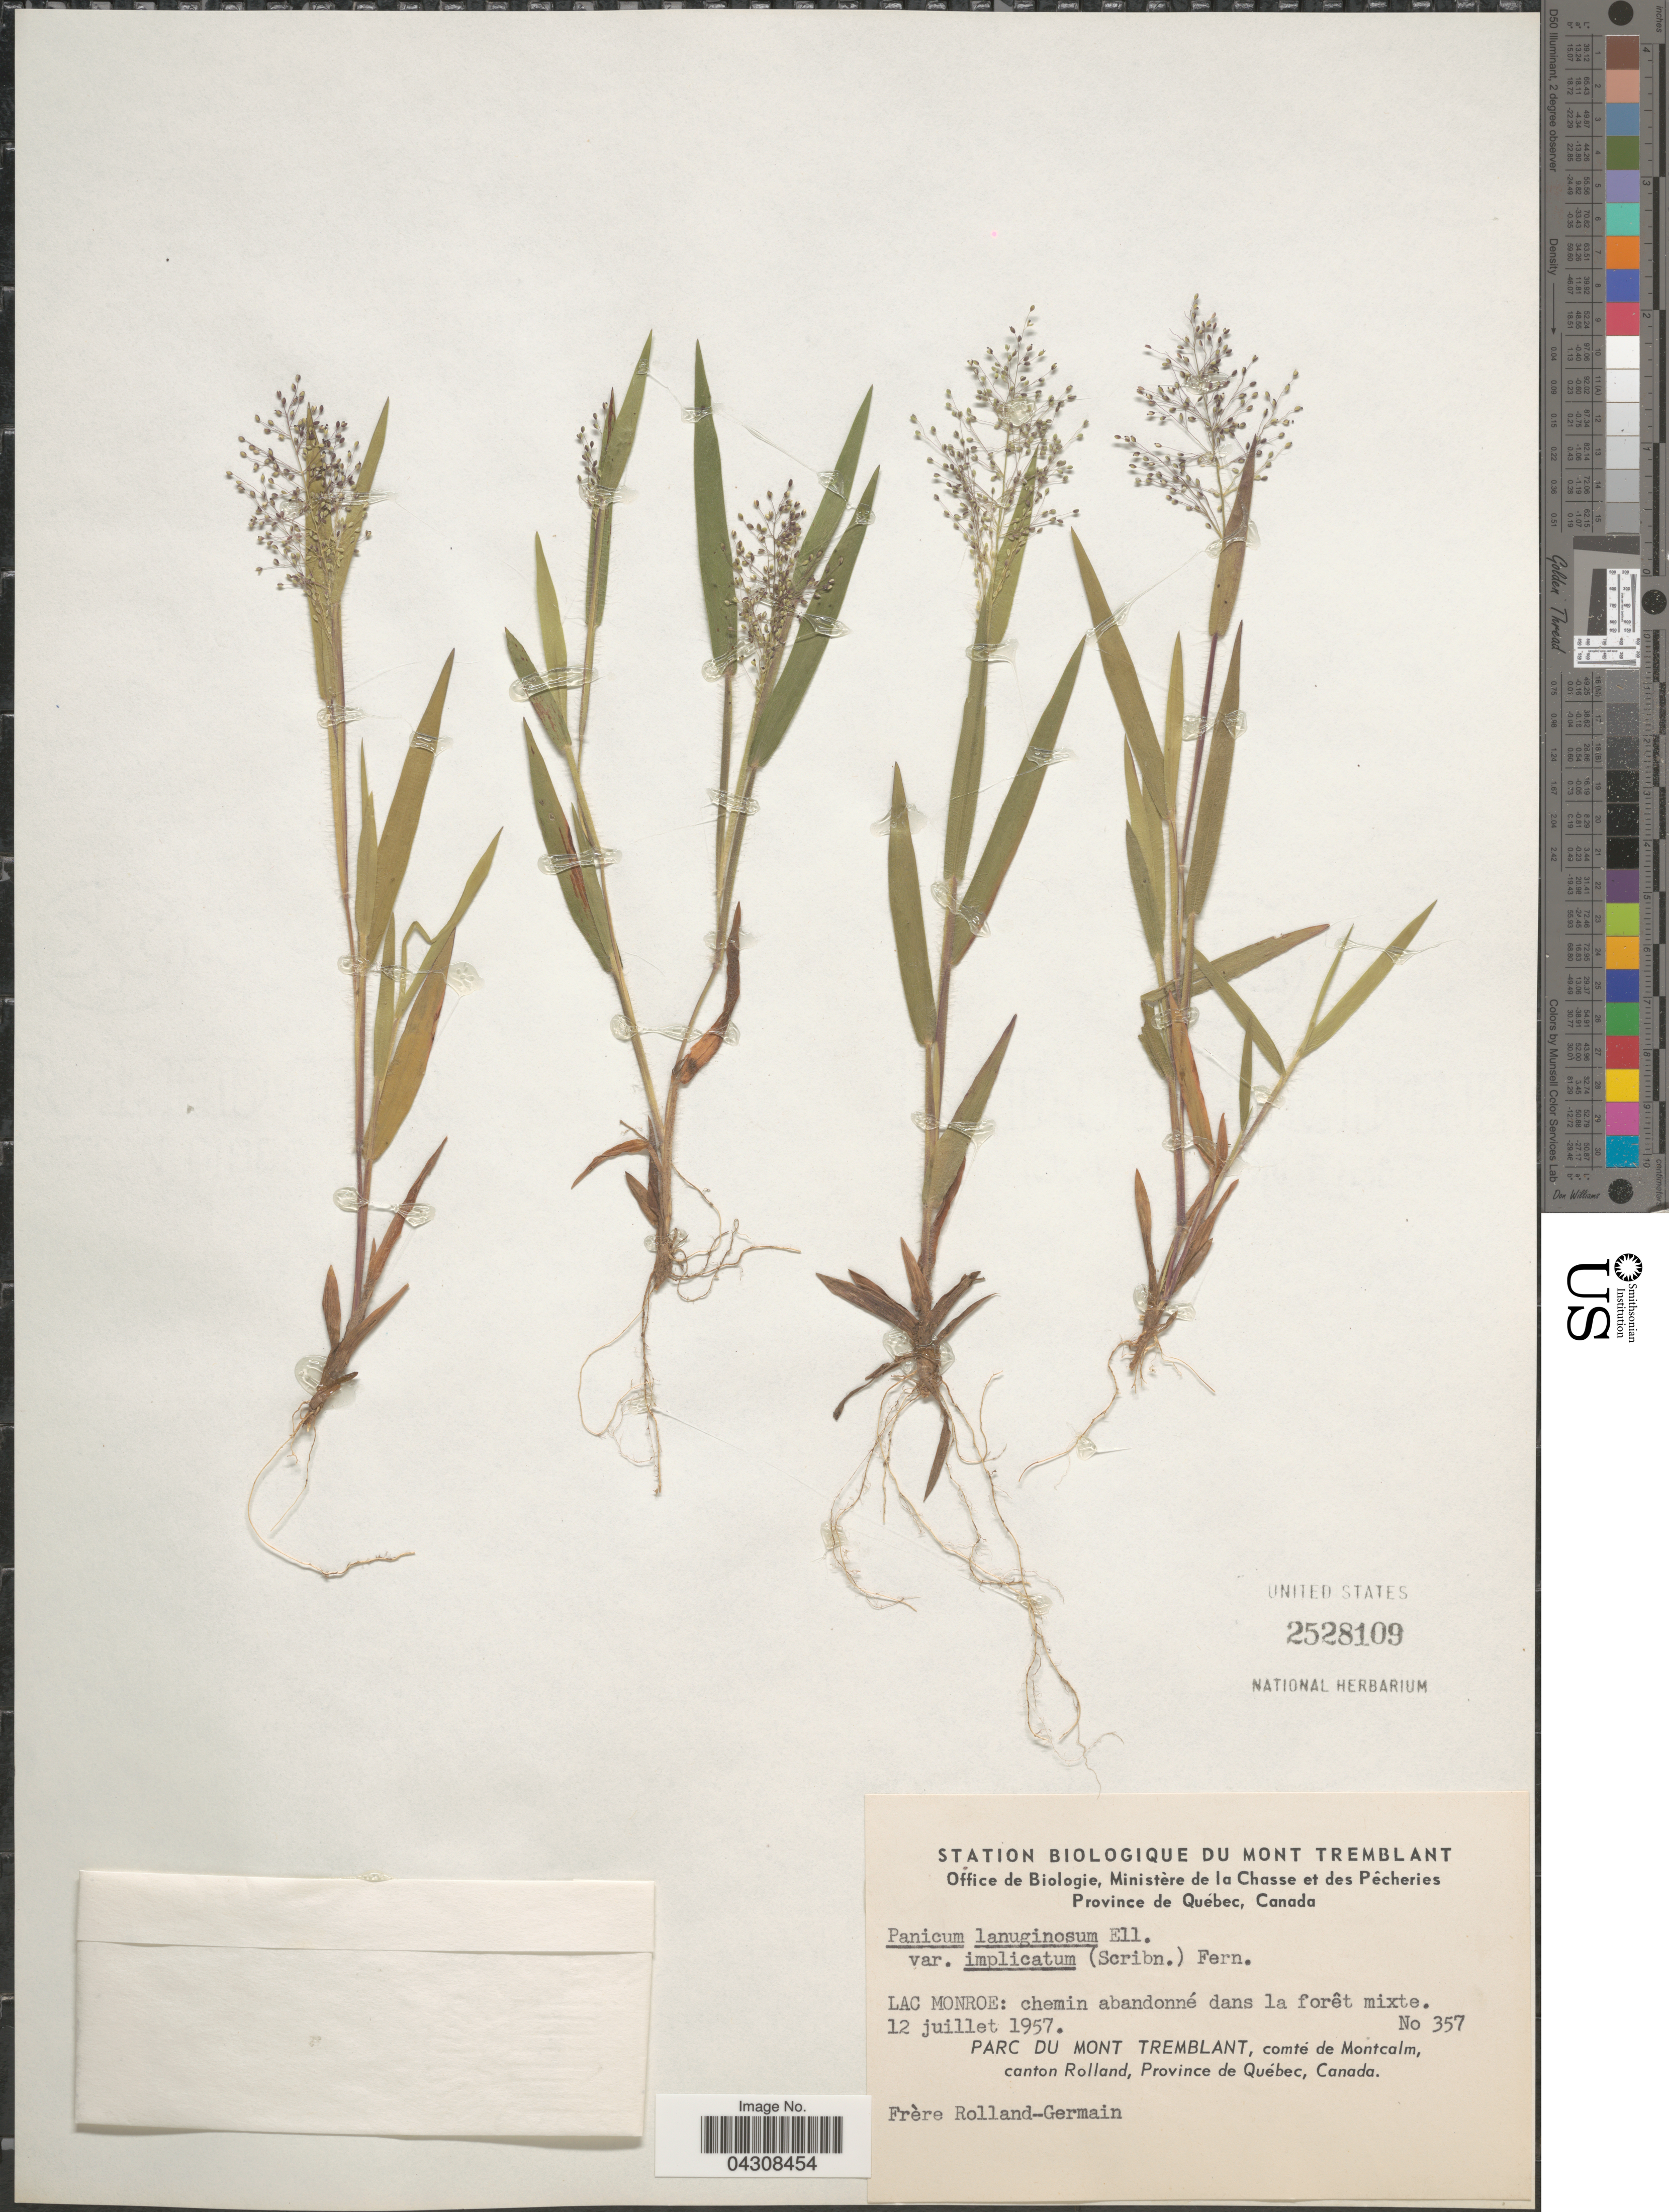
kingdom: Plantae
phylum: Tracheophyta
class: Liliopsida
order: Poales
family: Poaceae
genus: Dichanthelium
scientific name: Dichanthelium acuminatum var. acuminatum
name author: (Sw.) Gould & C.A. Clark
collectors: Rolland-Germain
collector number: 357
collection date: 1957-07-12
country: Canada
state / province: Quebec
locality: Lac Monroe: chemin abandonné dans la forêt mixte. Parc du Mont Tremplant, comté de Montcalm, canton Rolland.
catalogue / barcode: US 2528109